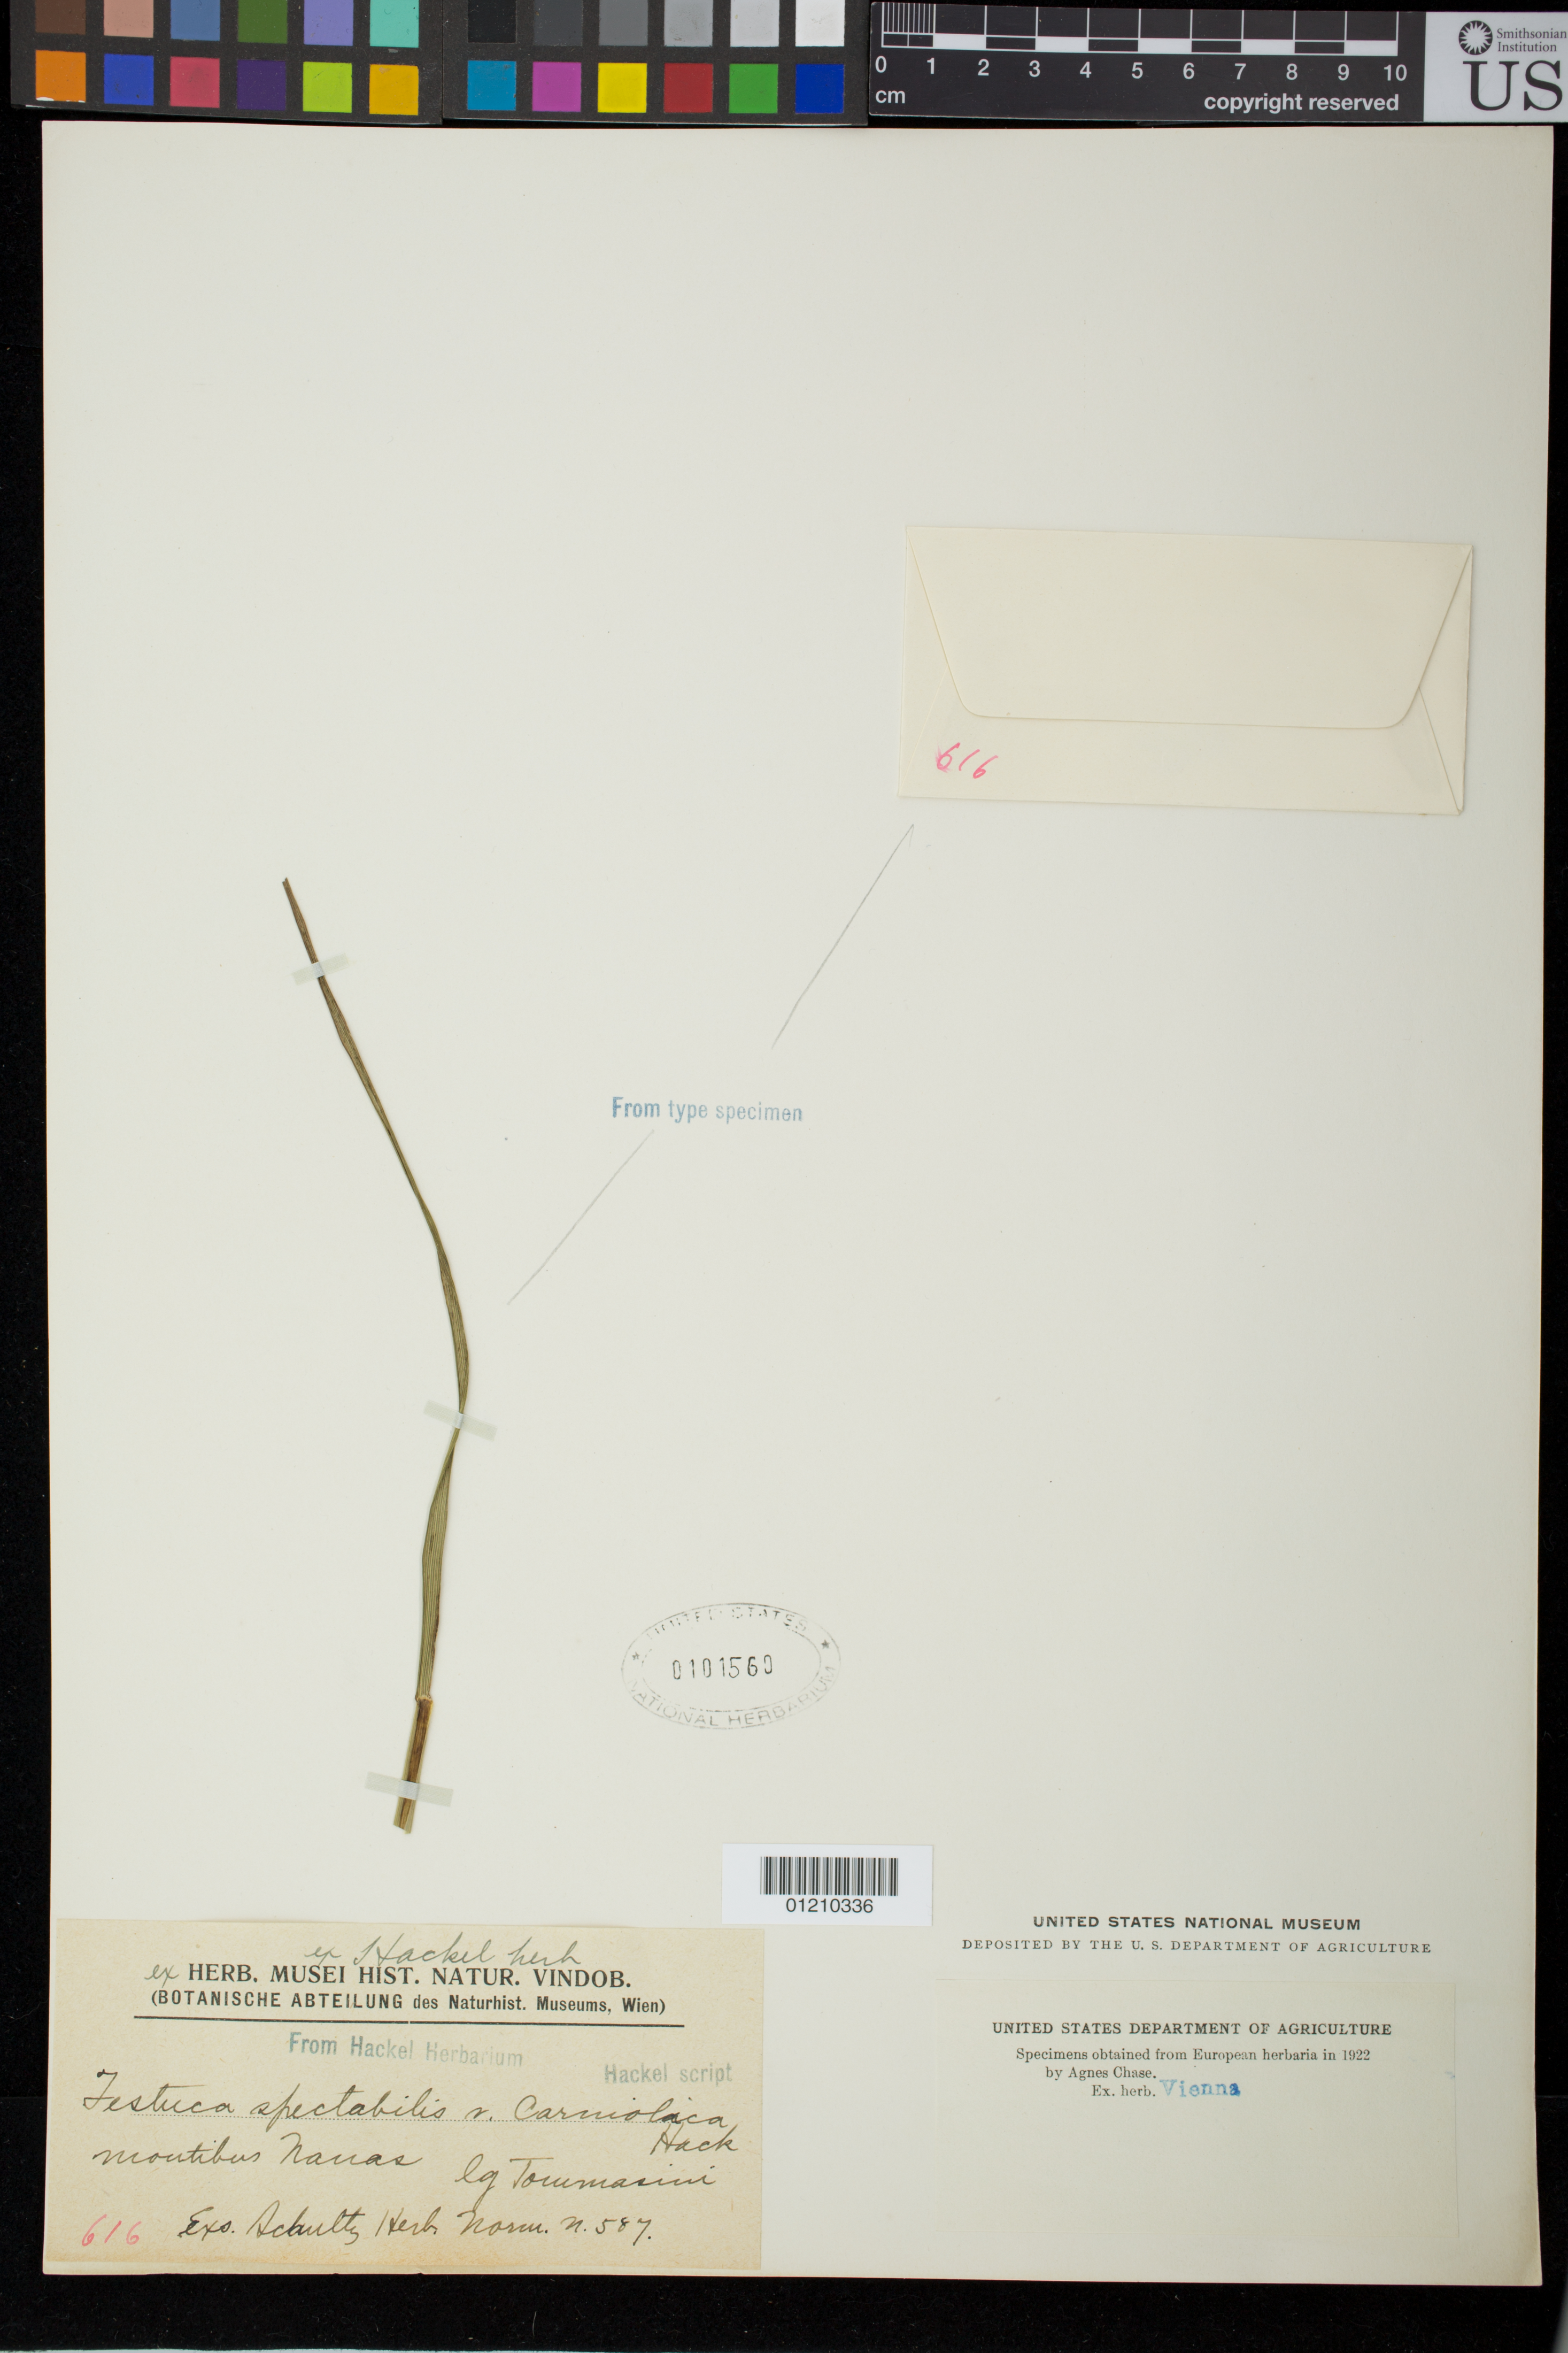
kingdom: Plantae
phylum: Tracheophyta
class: Liliopsida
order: Poales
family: Poaceae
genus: Festuca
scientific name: Festuca spectabilis var. carniolica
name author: Hack.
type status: Type Collection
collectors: M. Tommasini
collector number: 616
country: Austria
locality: Montibus Nanos.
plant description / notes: Fragmentary material of type specimen ex herb. Vienna.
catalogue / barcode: US 101560